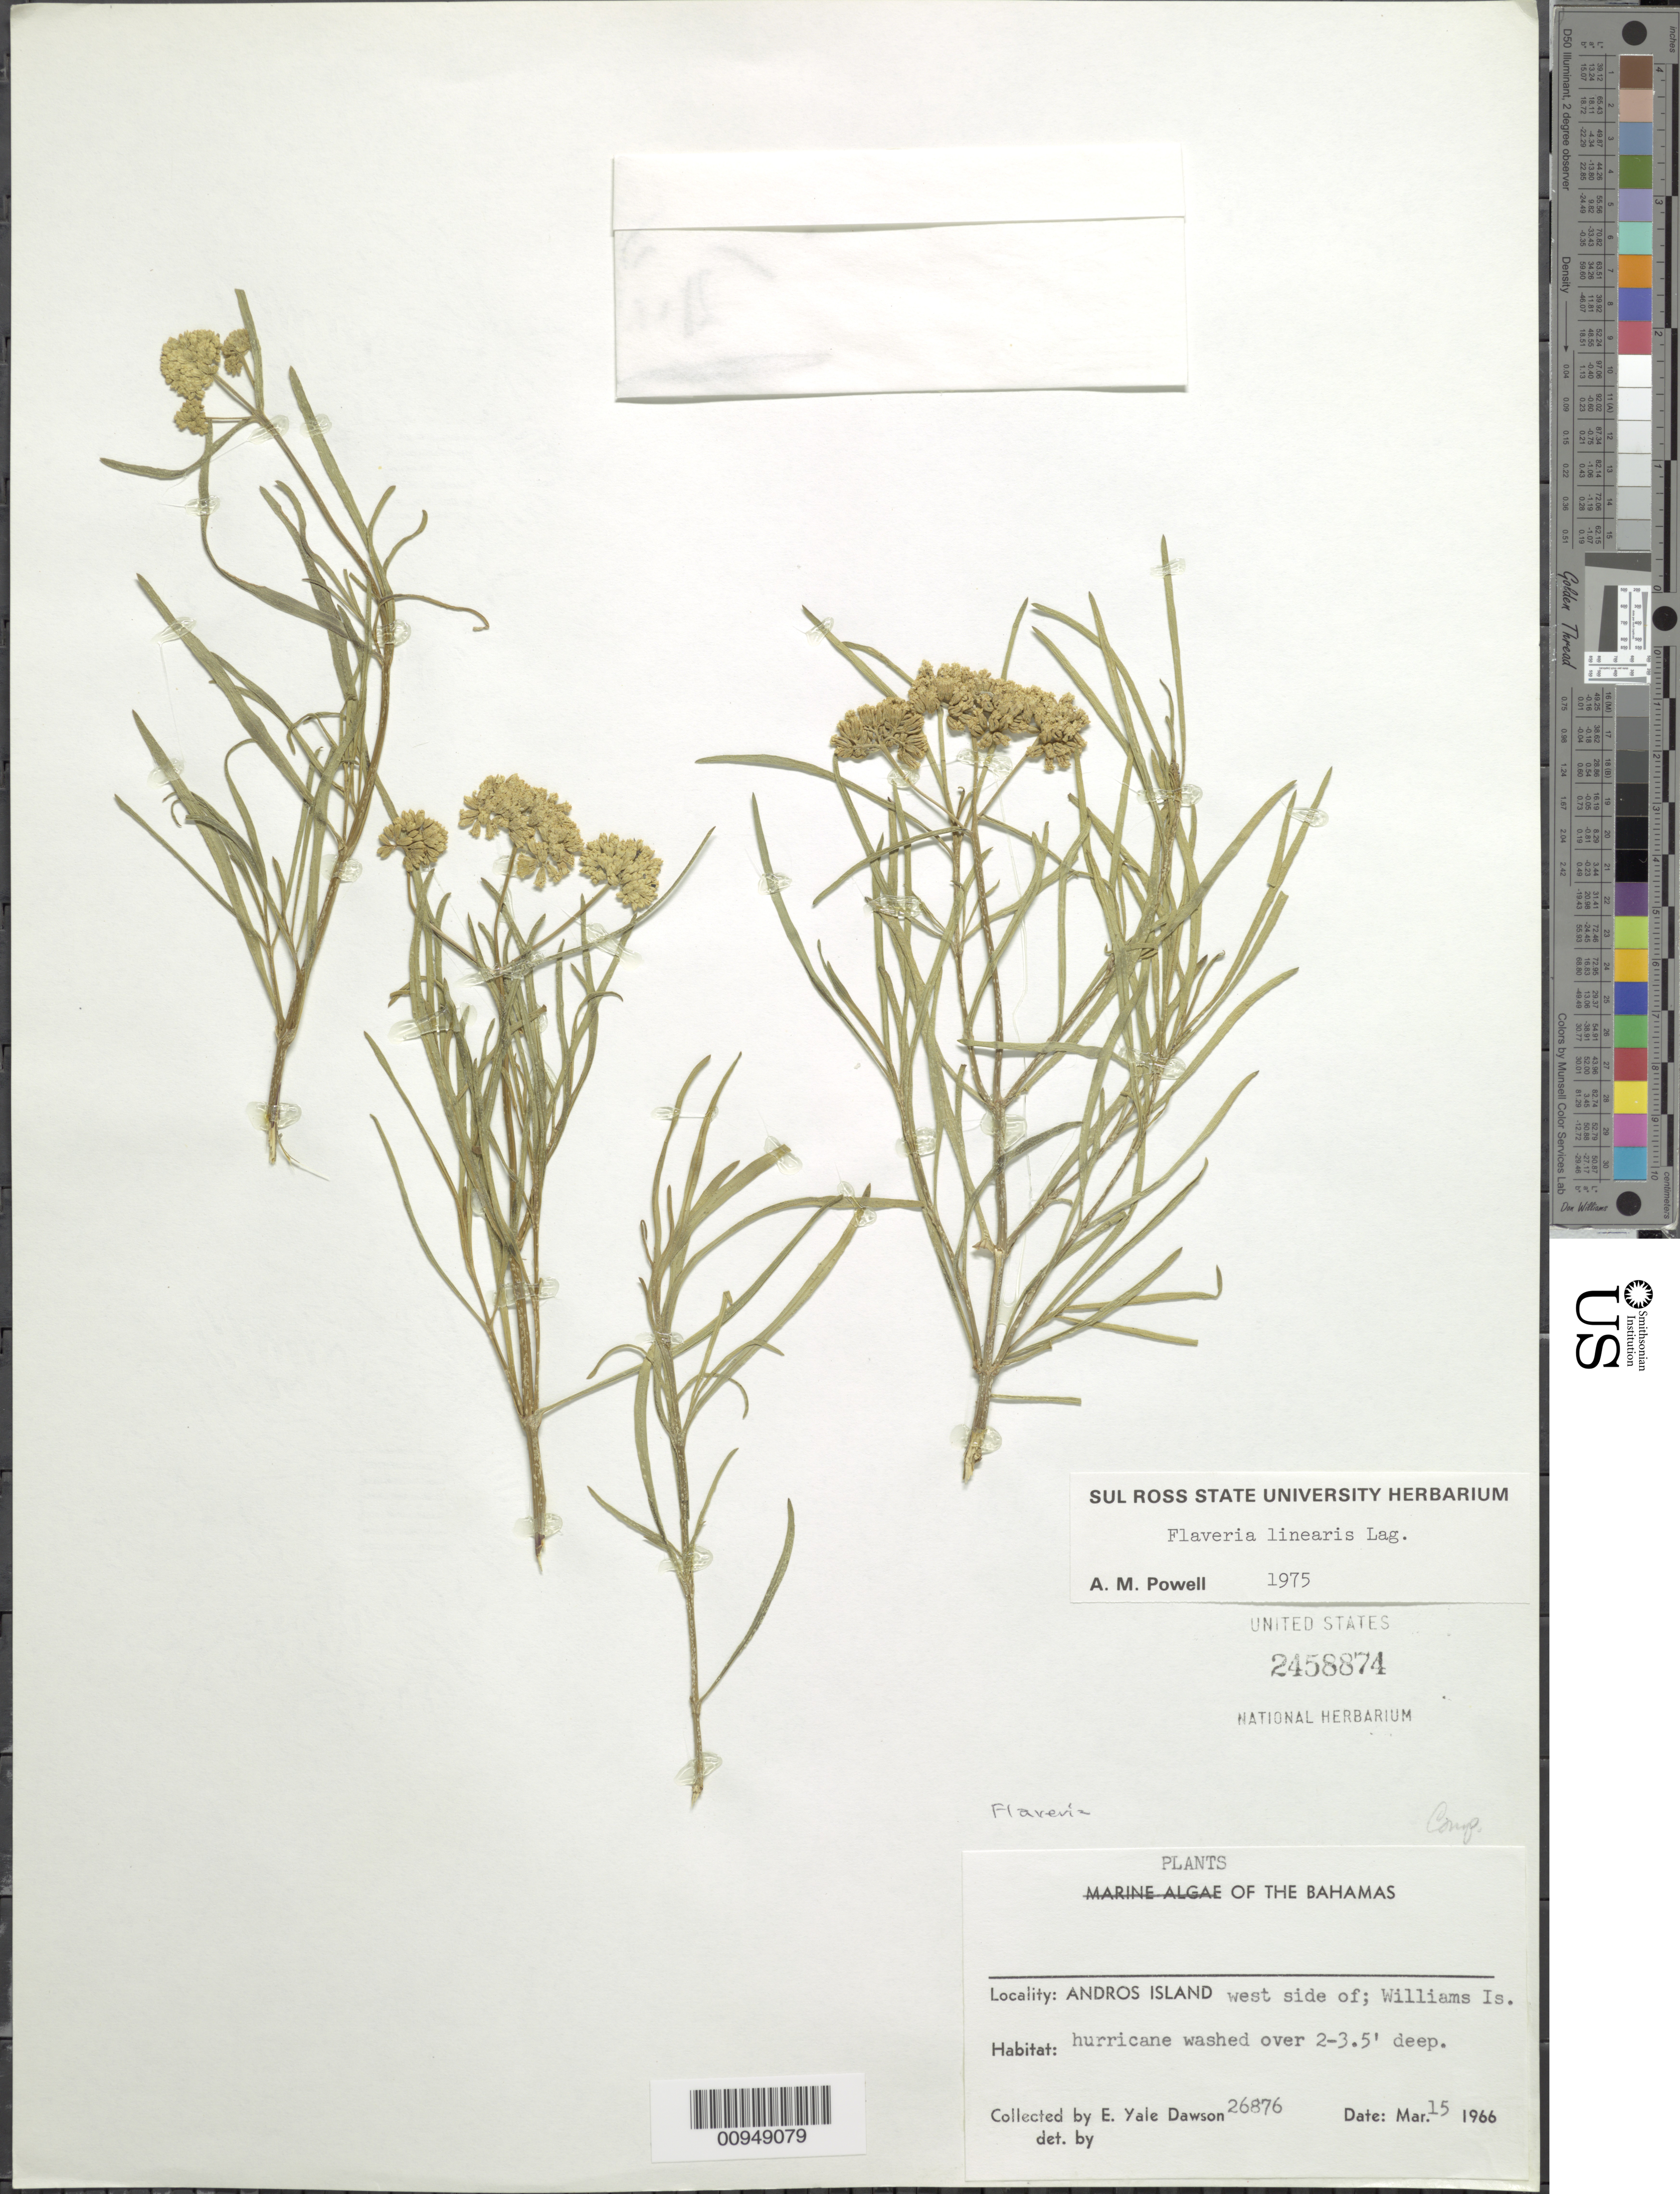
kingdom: Plantae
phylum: Tracheophyta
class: Magnoliopsida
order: Asterales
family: Asteraceae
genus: Flaveria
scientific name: Flaveria linearis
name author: Lag.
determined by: Powell, A. M.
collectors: E. Y. Dawson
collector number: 26876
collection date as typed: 15 Mar 1966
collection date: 1966-03-15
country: Bahamas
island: Andros Island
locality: West side of Andros Island; Williams Island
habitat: Hurricane washed over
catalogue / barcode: US 2458874